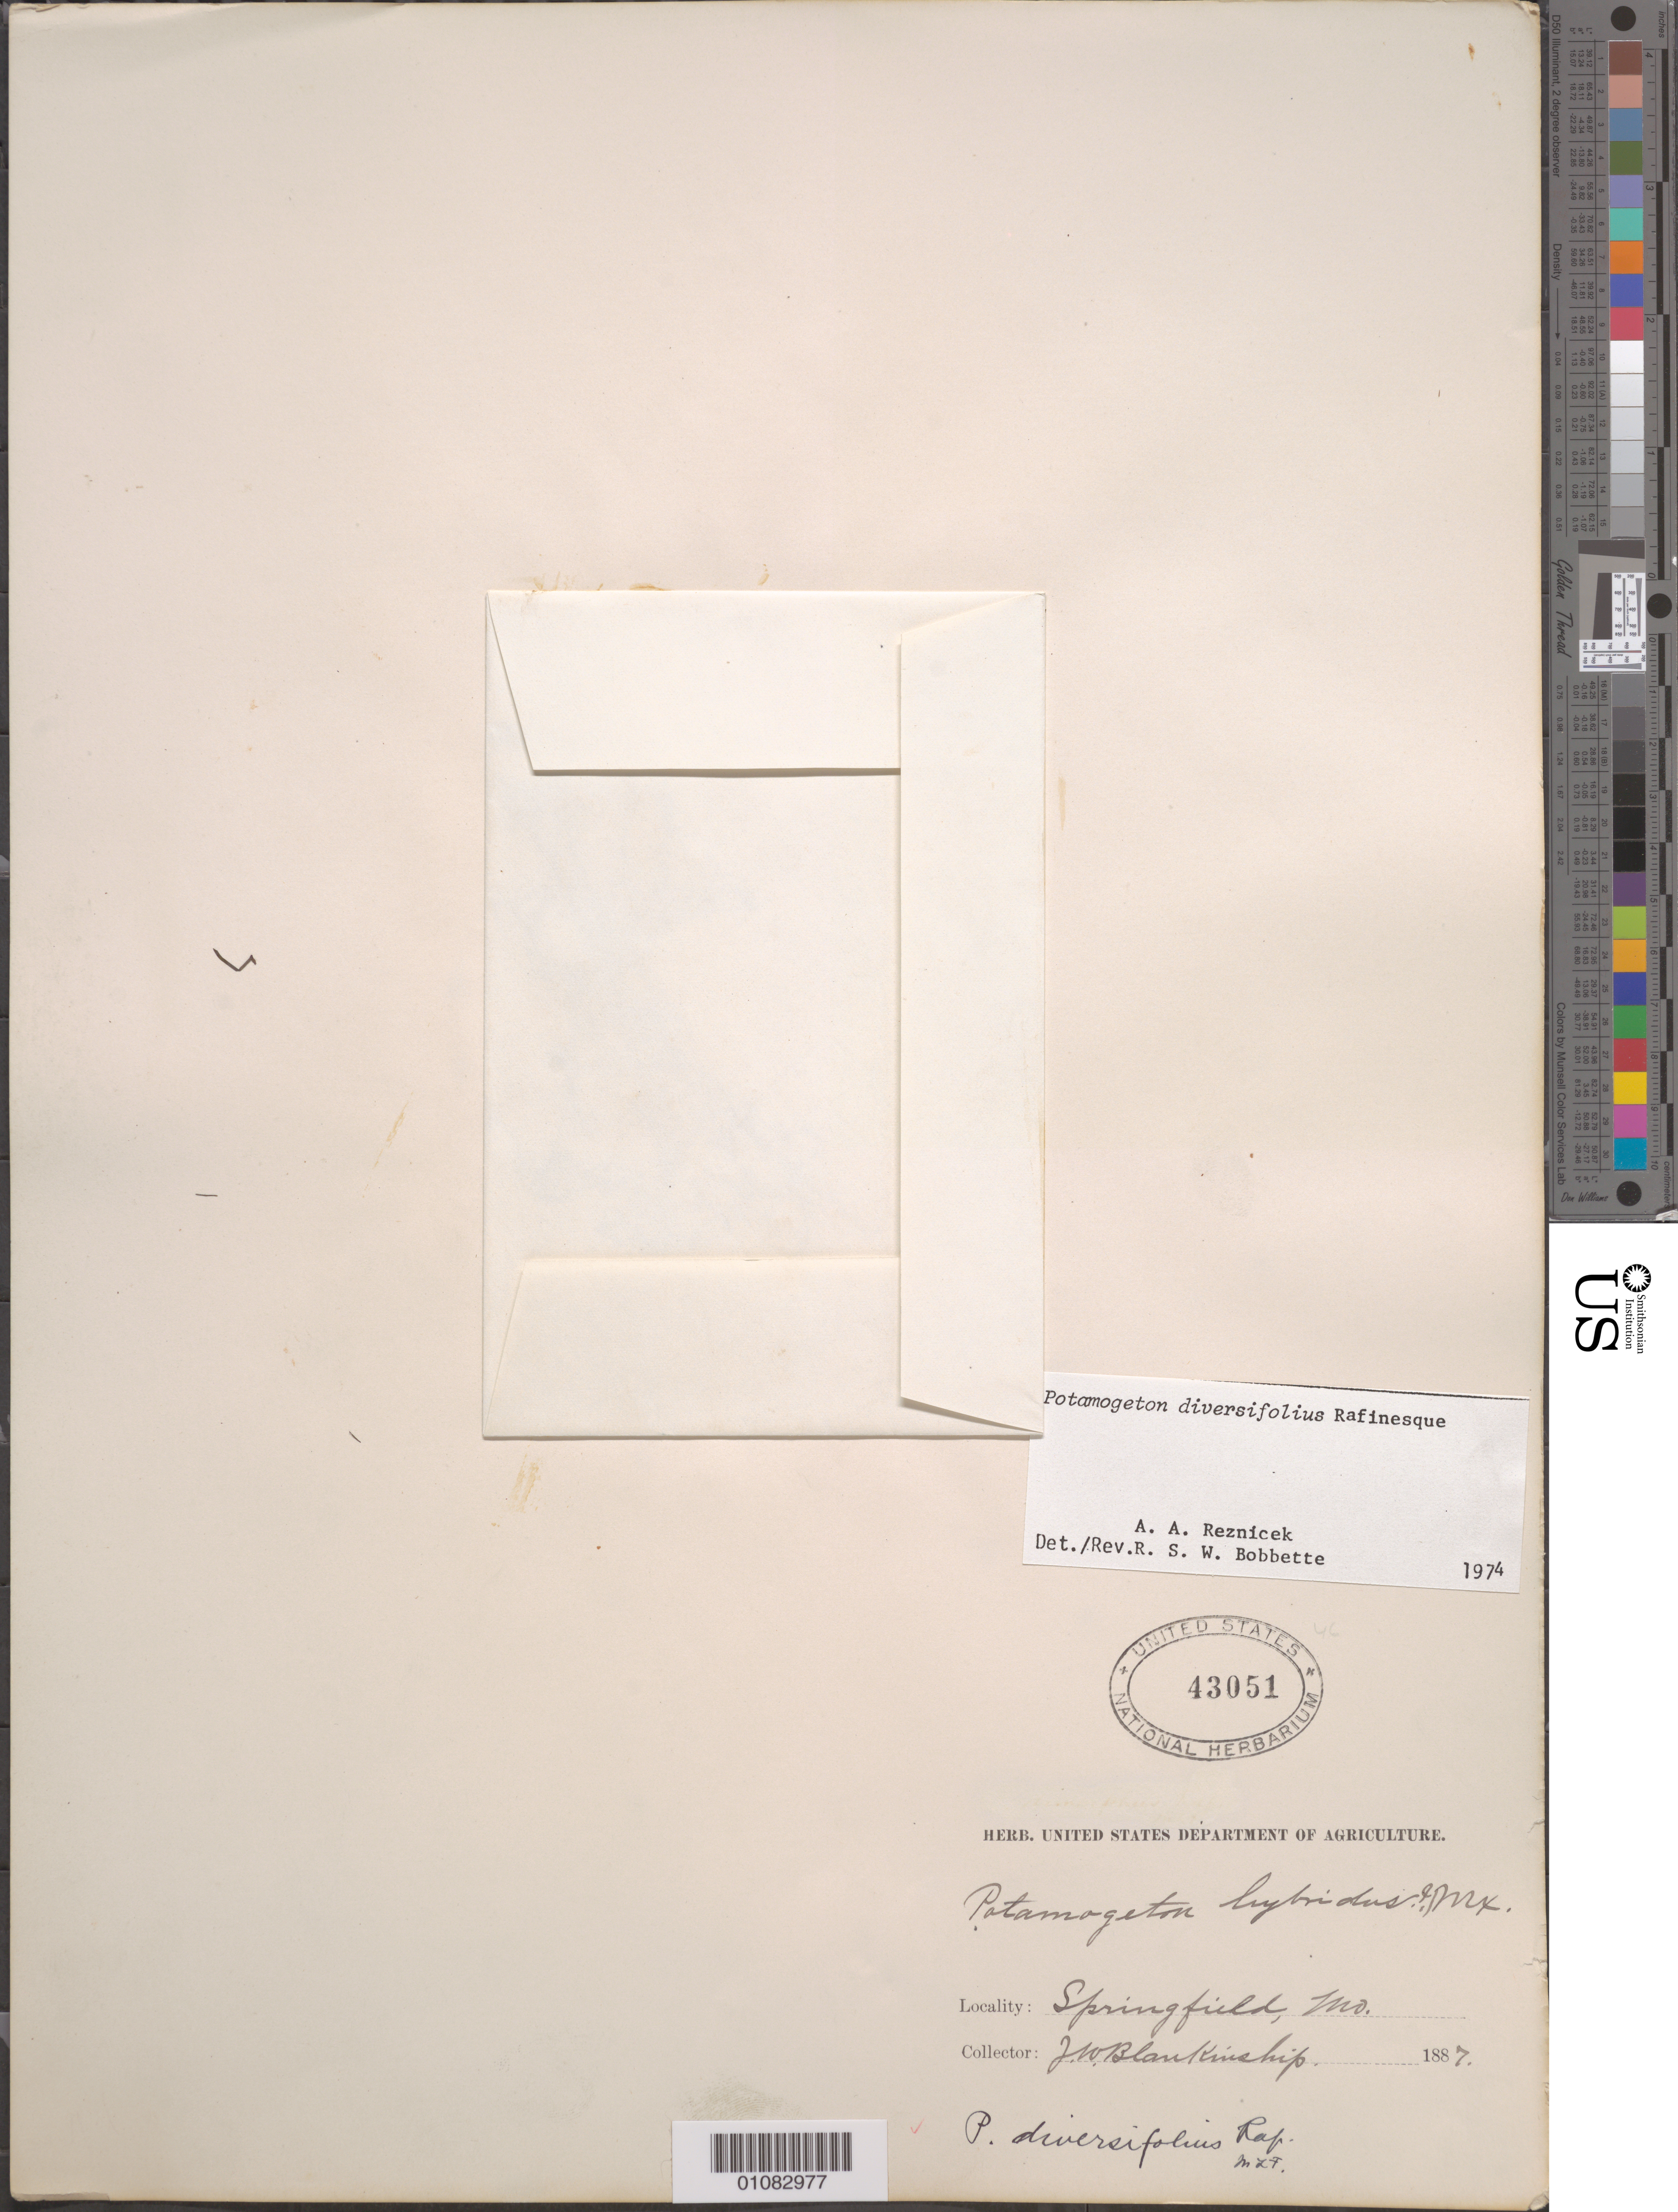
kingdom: Plantae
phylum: Tracheophyta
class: Liliopsida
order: Alismatales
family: Potamogetonaceae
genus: Potamogeton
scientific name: Potamogeton diversifolius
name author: Raf.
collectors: J. W. Blankinship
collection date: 1887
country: United States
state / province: Missouri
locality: Springfield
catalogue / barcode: US 43051